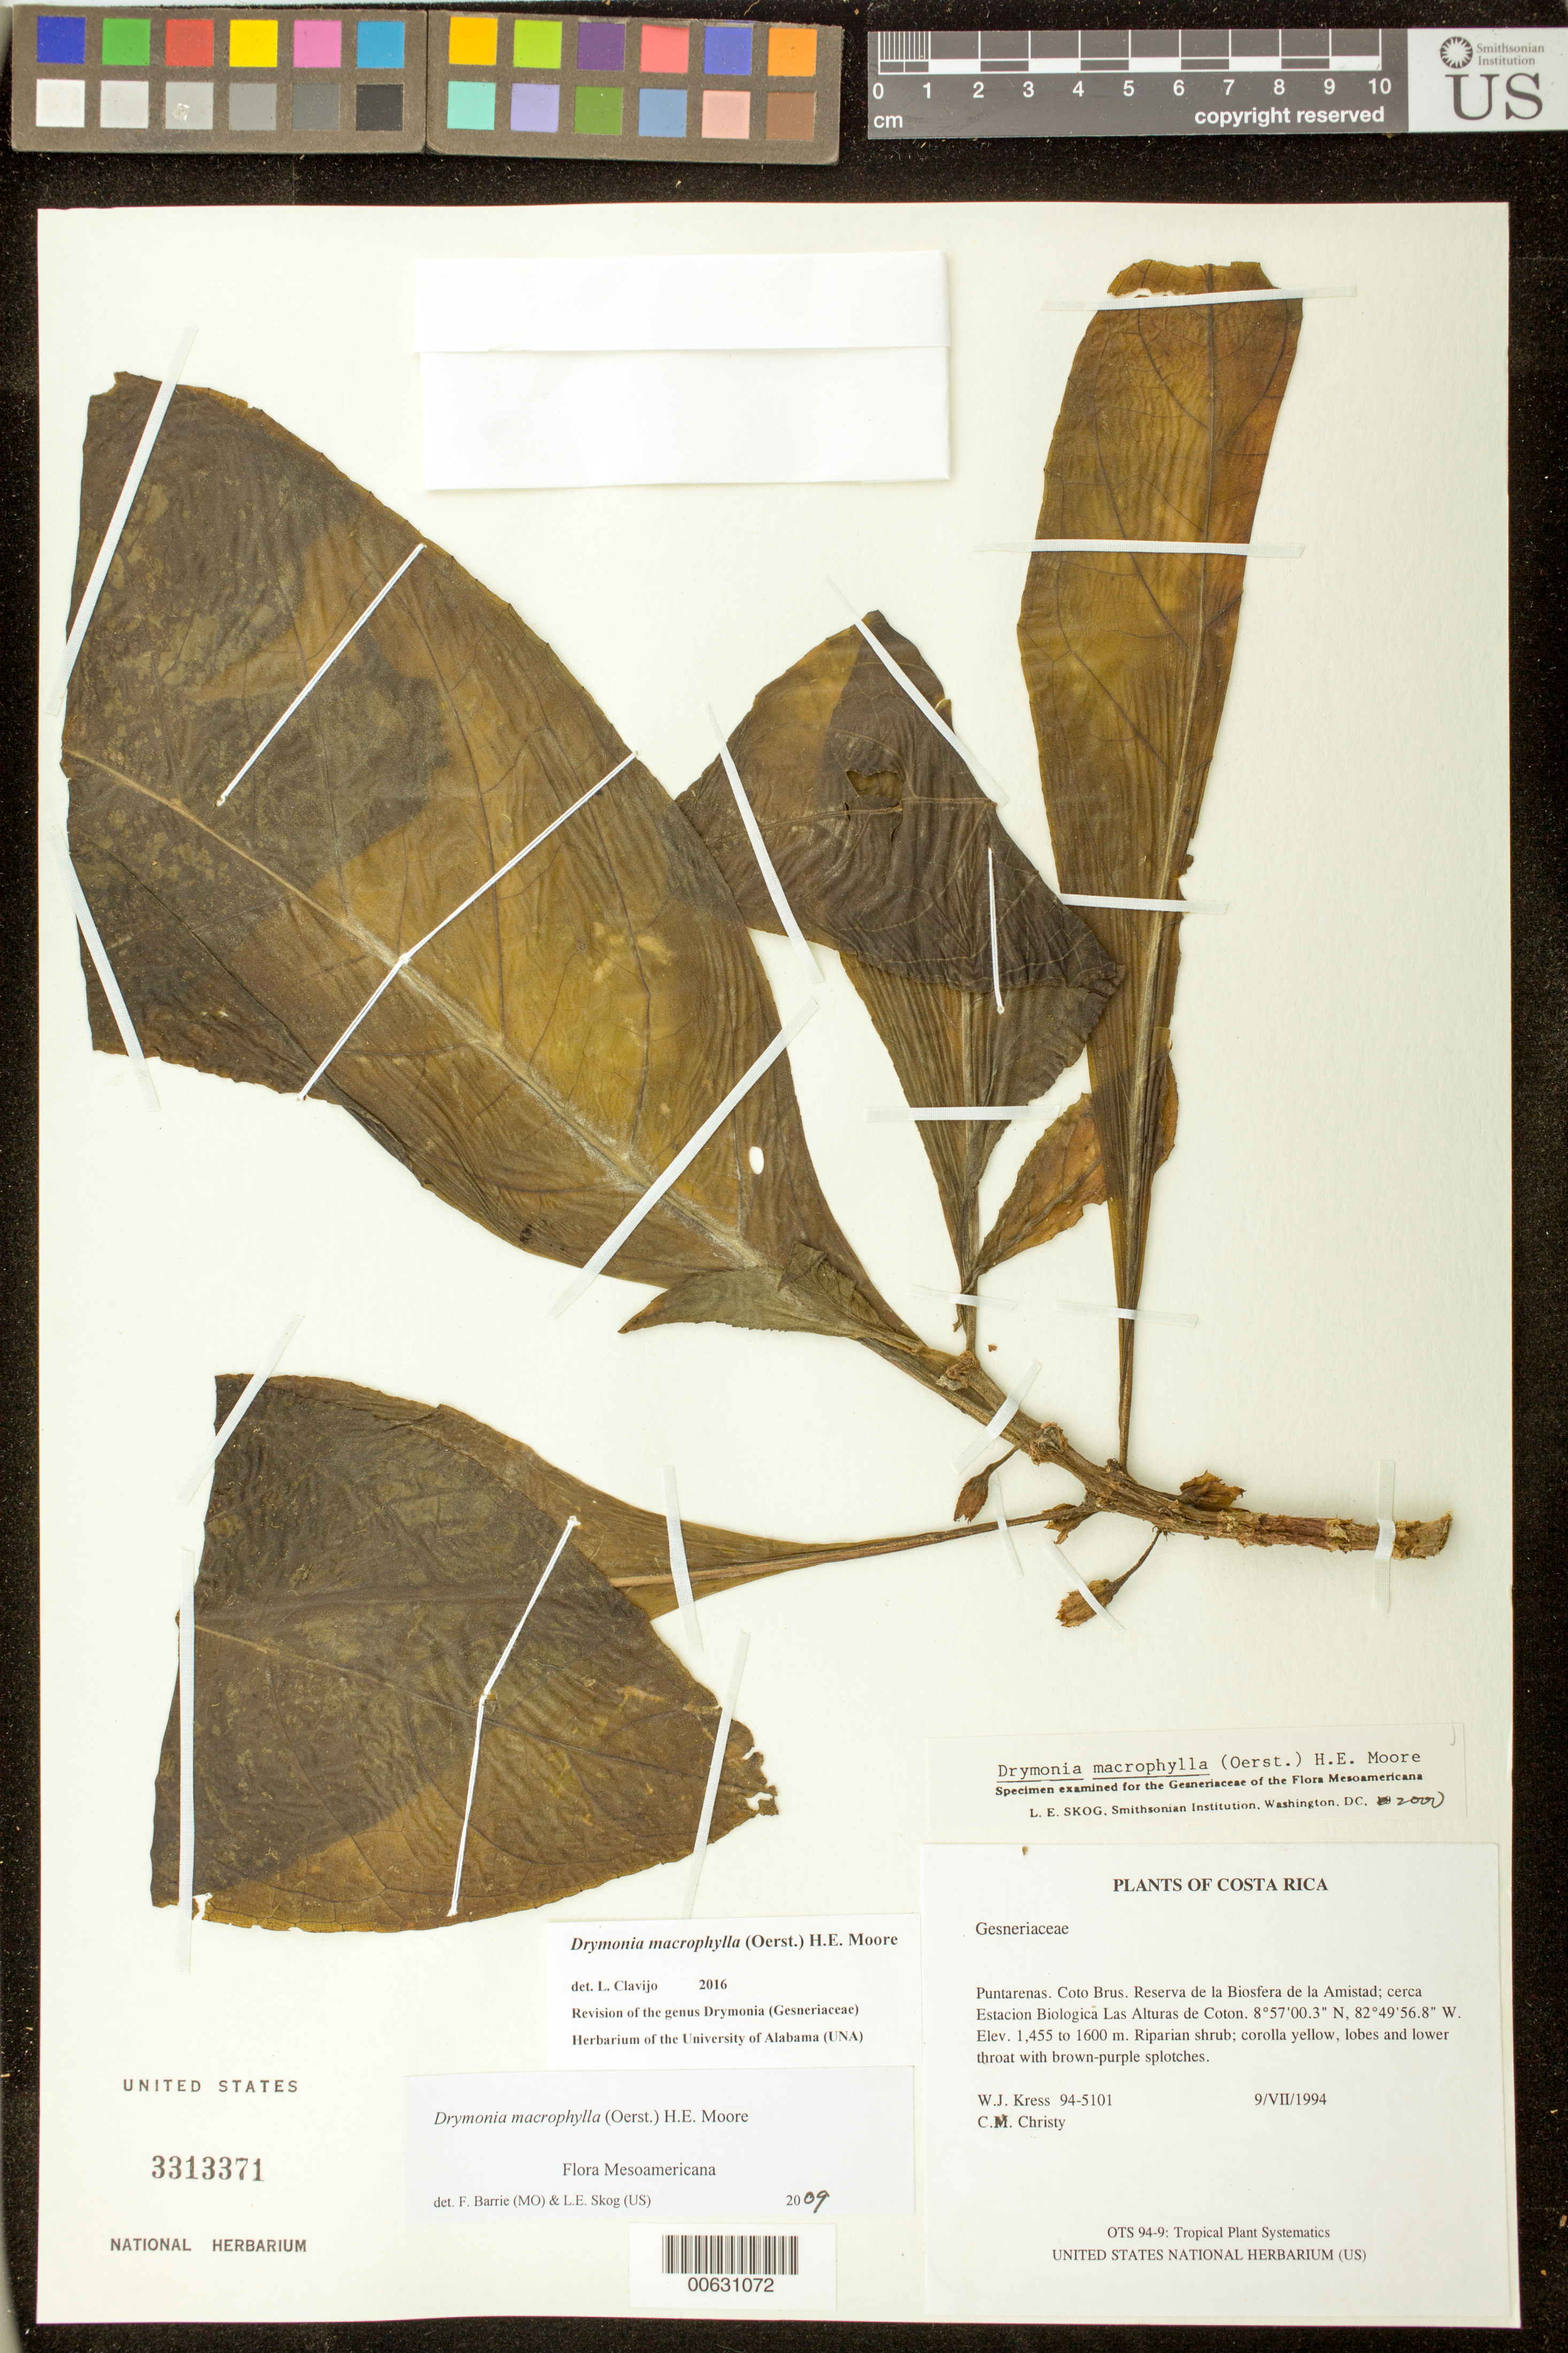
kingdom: Plantae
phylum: Tracheophyta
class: Magnoliopsida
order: Lamiales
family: Gesneriaceae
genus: Drymonia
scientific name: Drymonia macrophylla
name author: (Oerst.) H.E. Moore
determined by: Skog, Laurence E.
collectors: W. J. Kress & C. M. Christy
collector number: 94- 5101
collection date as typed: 09 Jul 1994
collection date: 1994-07-09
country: Costa Rica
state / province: Puntarenas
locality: Coto Brus. Reserva de la Biosfera de la Amistad; cerca Estacion Biologica Las Alturas de Coton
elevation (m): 1455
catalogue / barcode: US 3313371